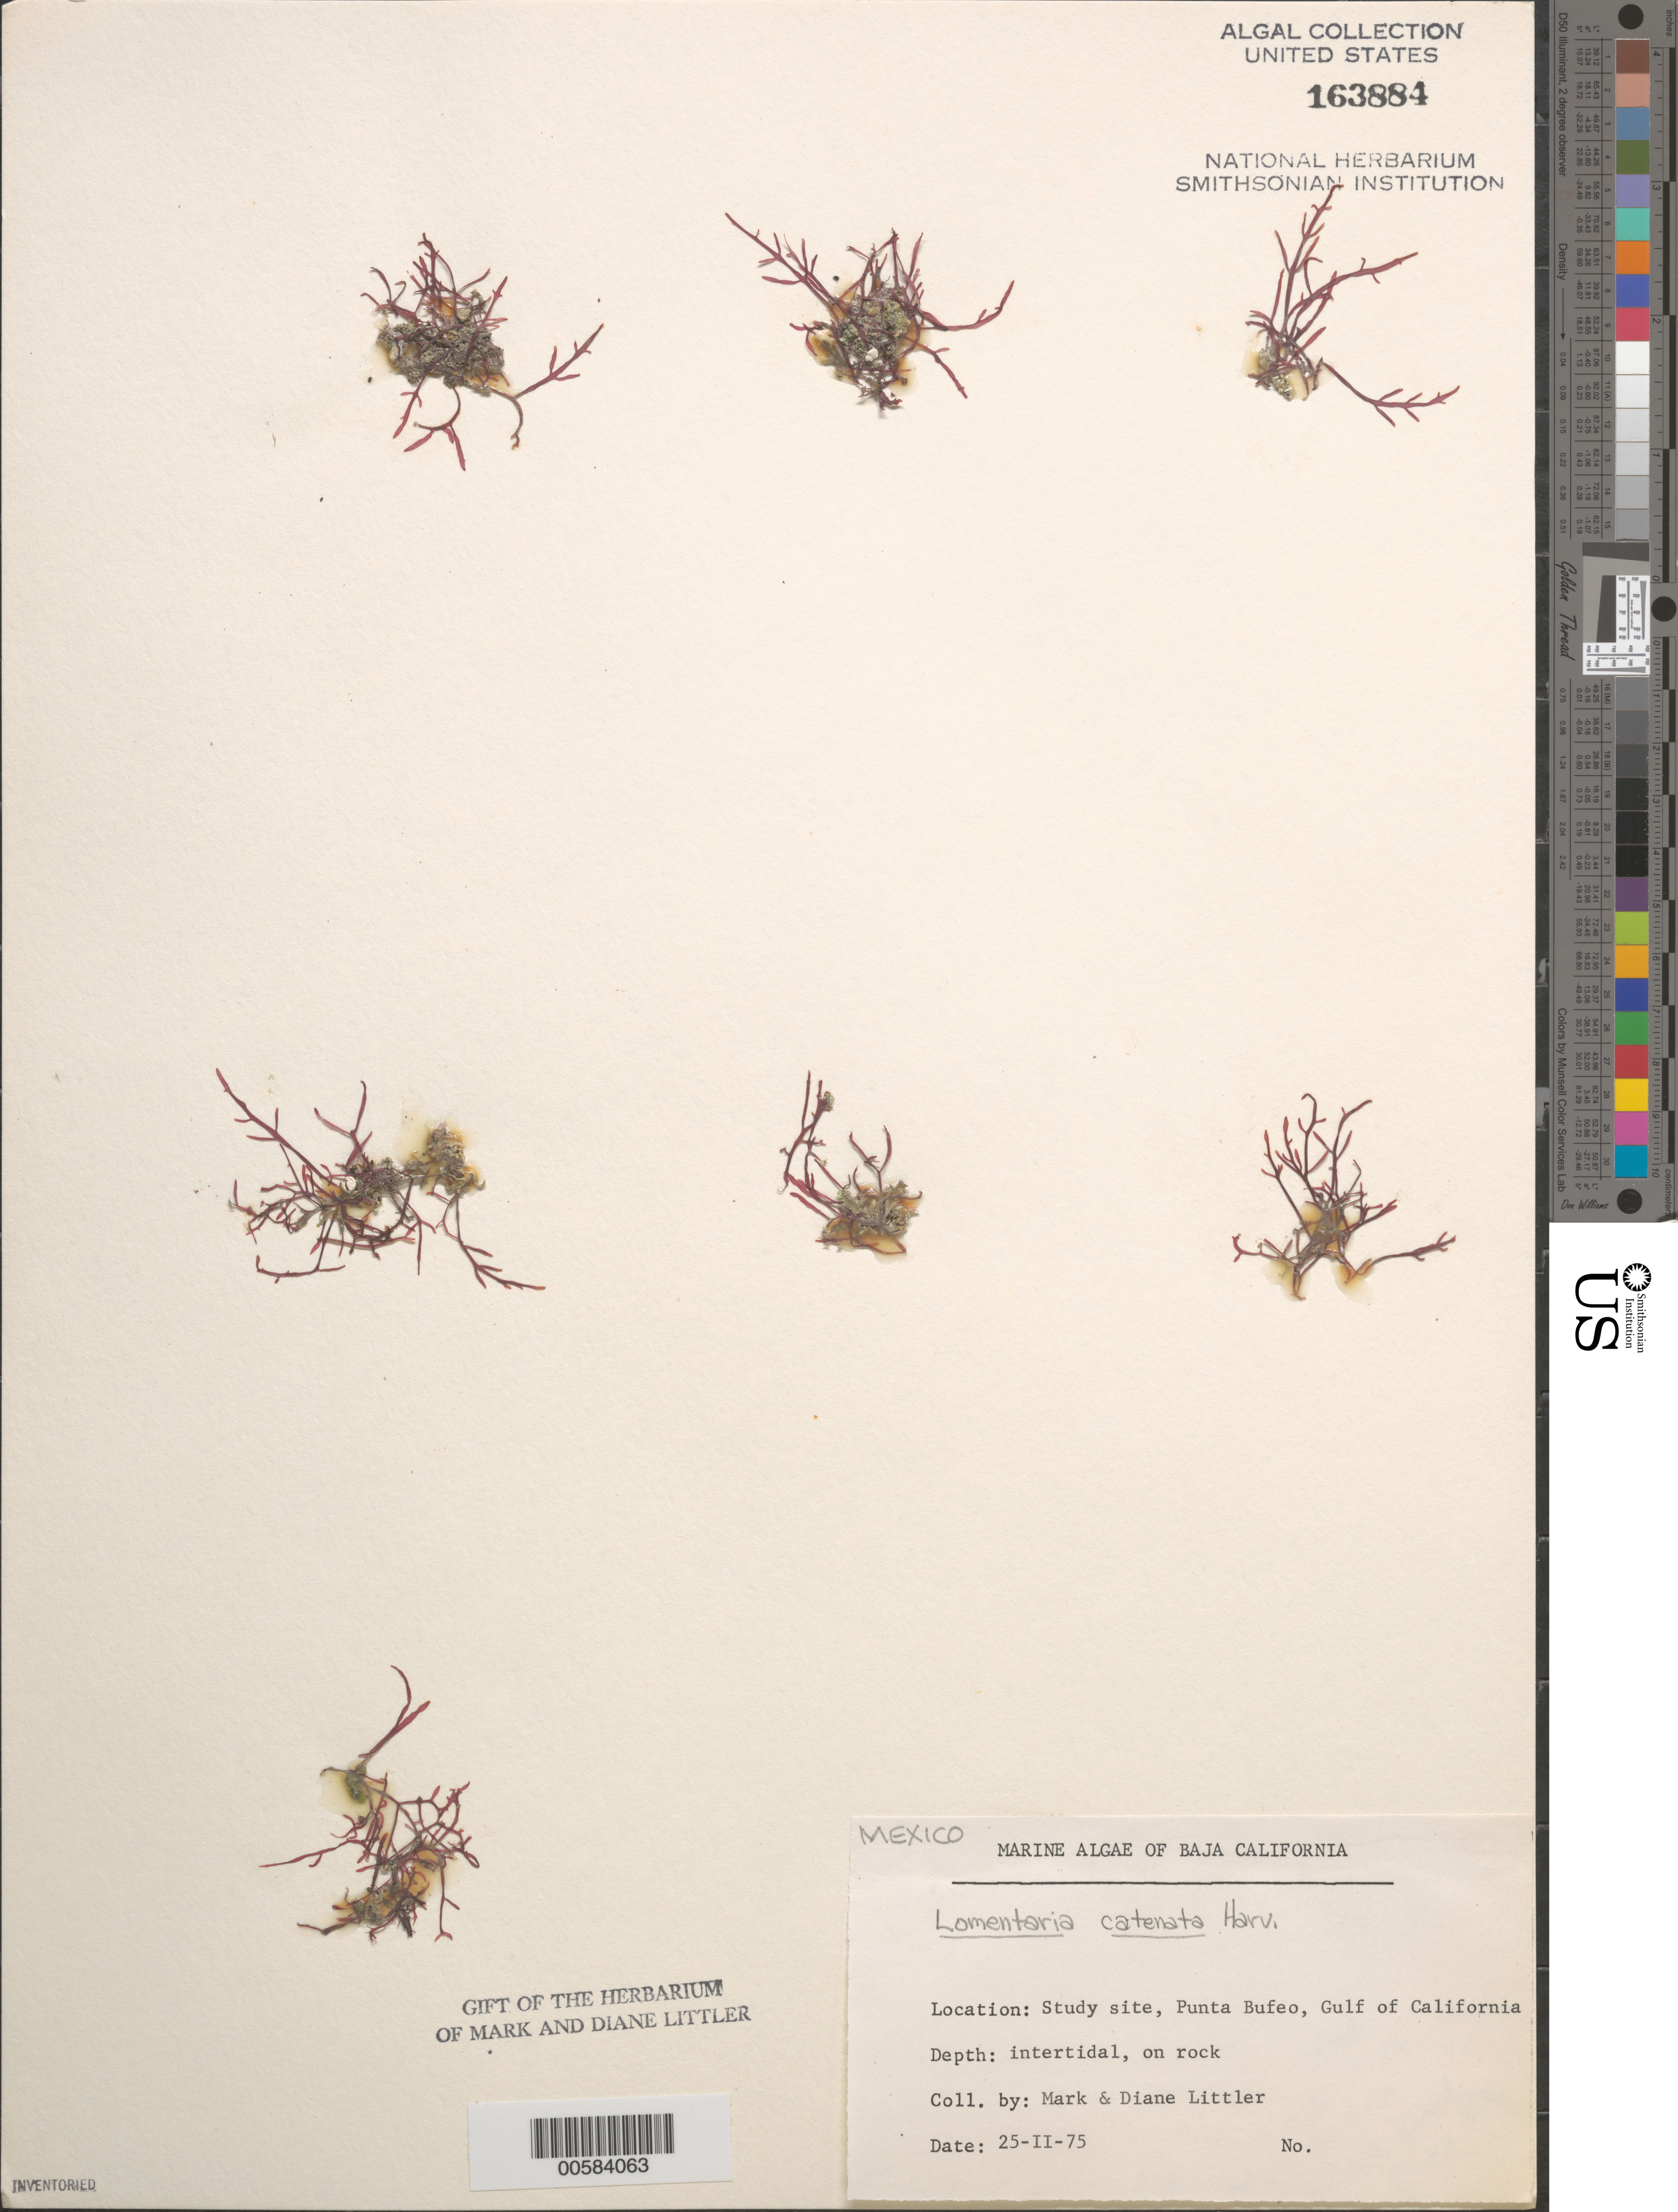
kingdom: Plantae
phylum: Rhodophyta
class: Florideophyceae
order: Rhodymeniales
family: Lomentariaceae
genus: Fushitsunagia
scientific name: Fushitsunagia catenata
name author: (Harv.) Filloramo & G.W. Saunders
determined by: Algae name updating Project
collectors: M. M. Littler & D. S. Littler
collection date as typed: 25 Feb 1975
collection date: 1975-02-25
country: Mexico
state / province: Baja California Norte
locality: Punta Bufeo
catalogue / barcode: US 163884